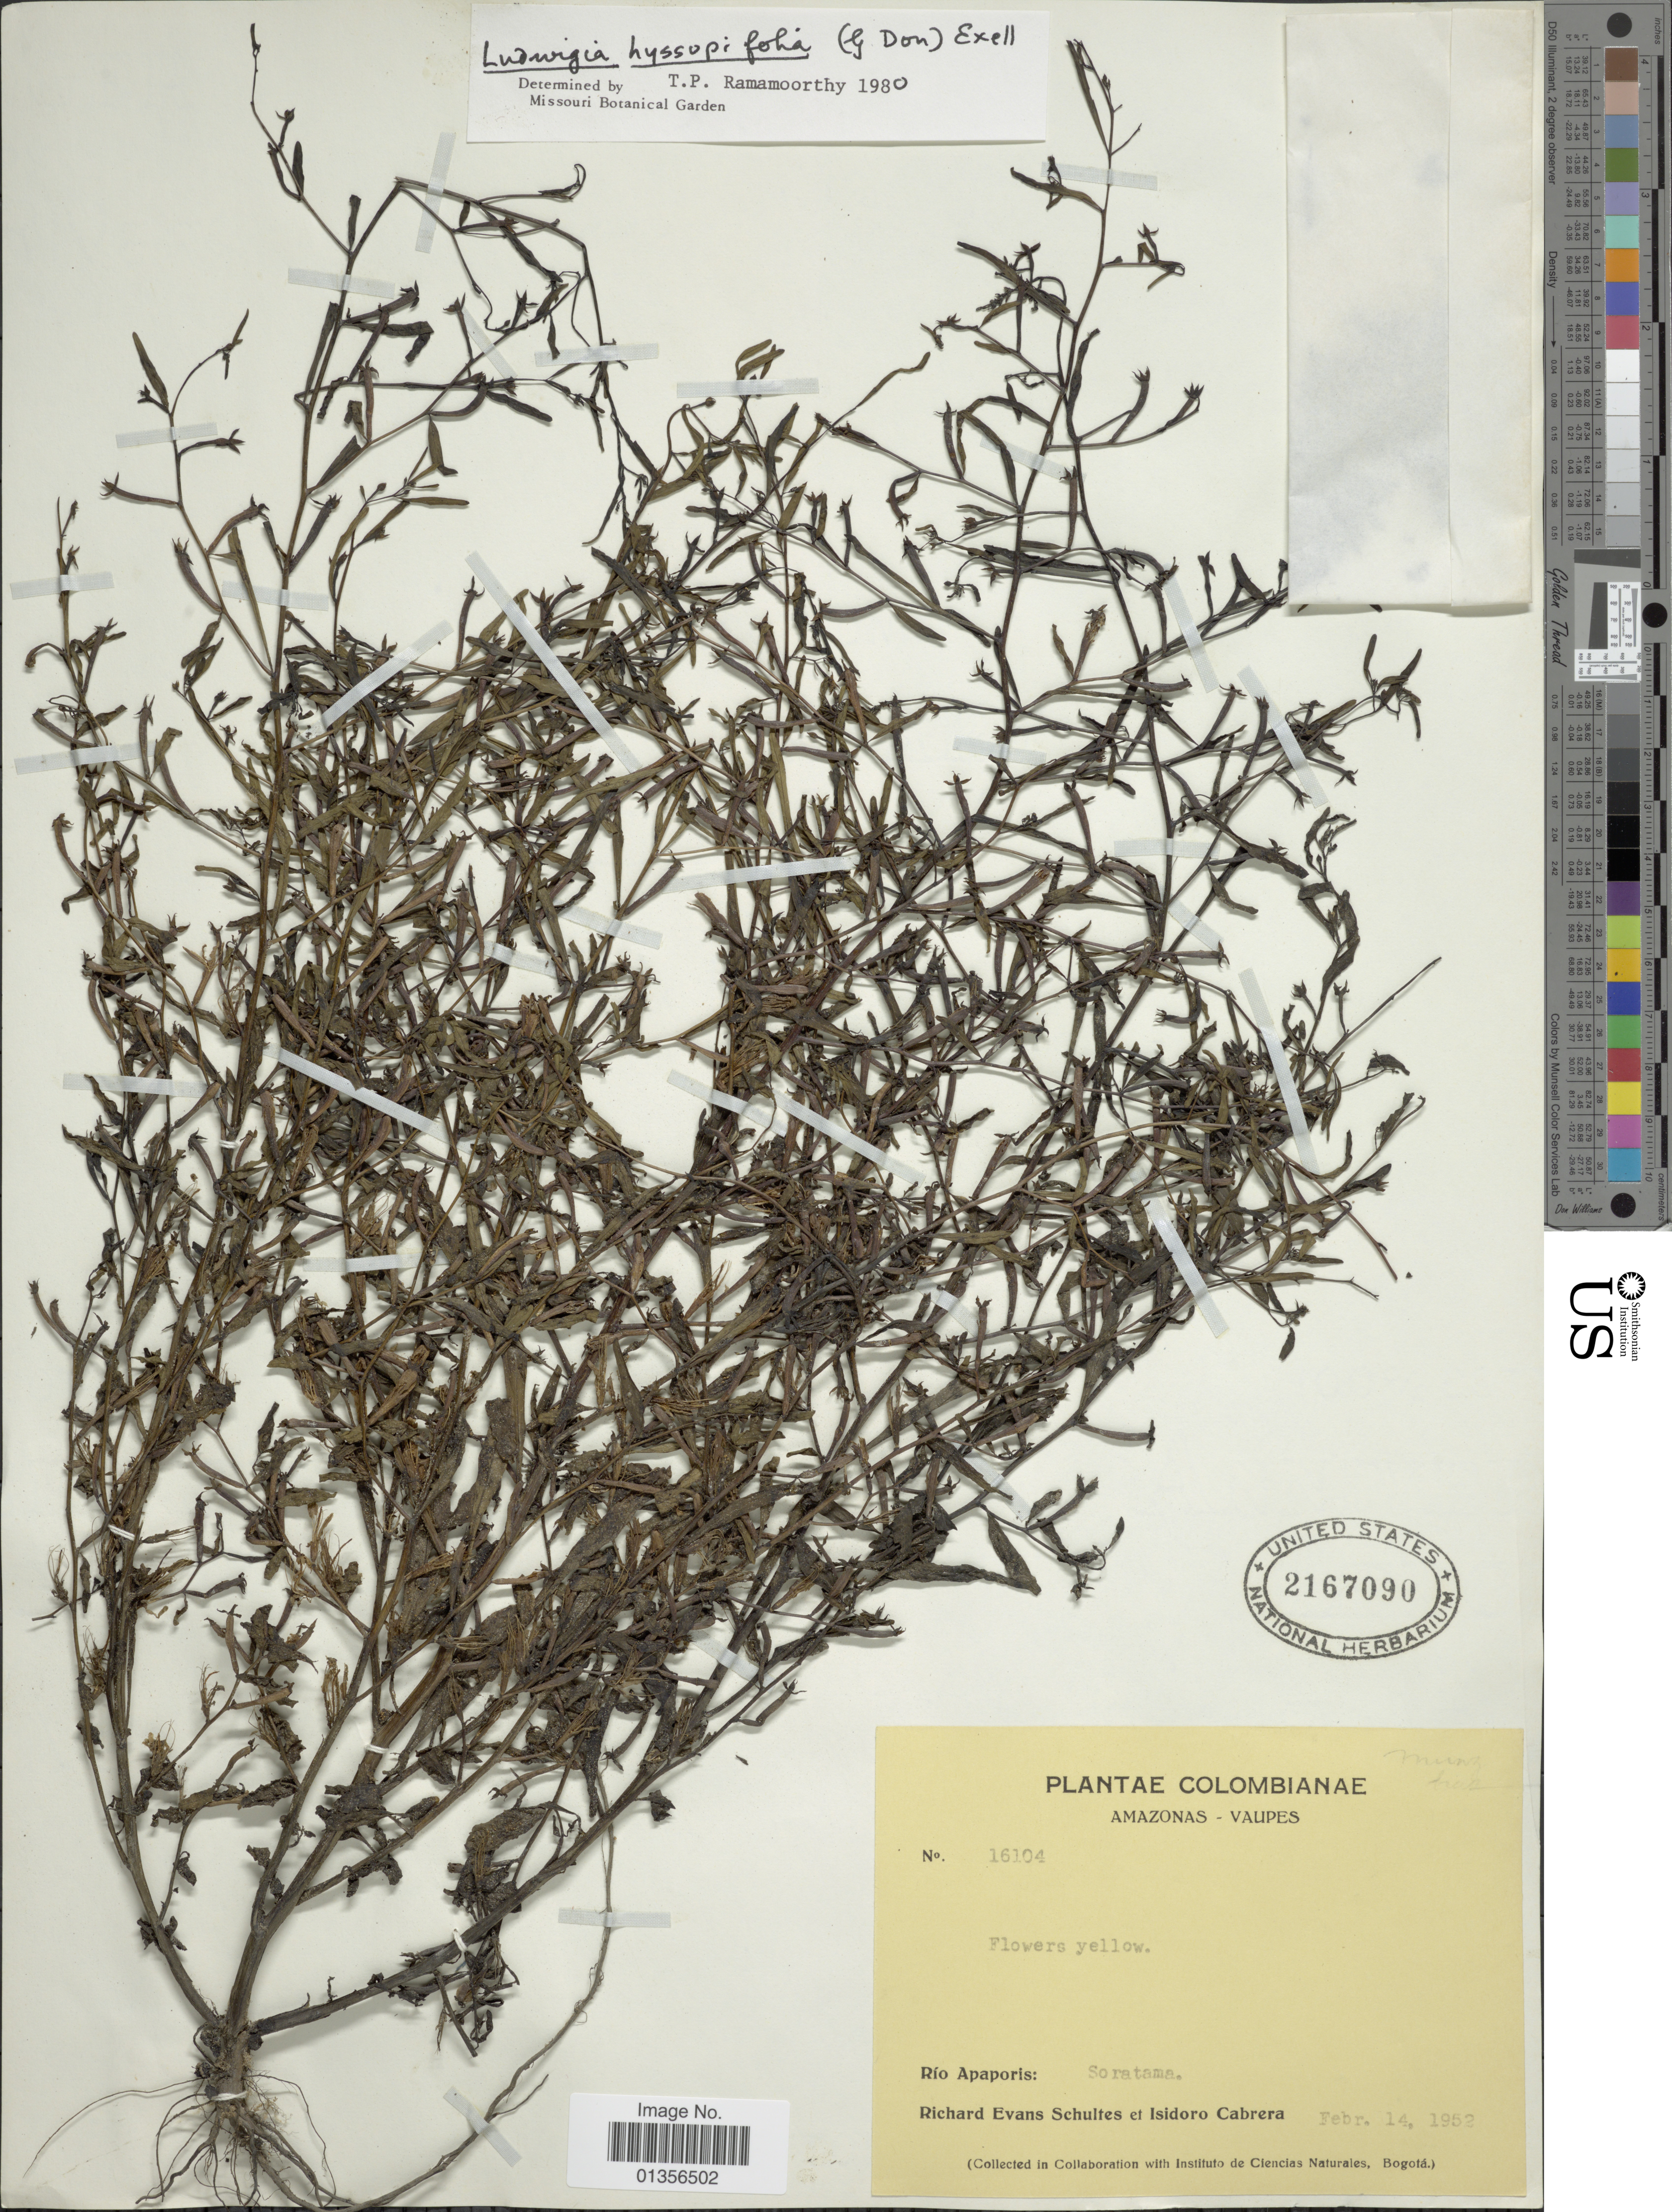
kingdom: Plantae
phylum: Tracheophyta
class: Magnoliopsida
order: Myrtales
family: Onagraceae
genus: Ludwigia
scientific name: Ludwigia hyssopifolia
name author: (G. Don) Exell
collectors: R. E. Schultes & I. Cabrera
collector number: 16104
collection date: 1952-02-14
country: Colombia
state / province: Vaupés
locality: Amazonas, Río Apaporis Soratama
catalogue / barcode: US 2167090